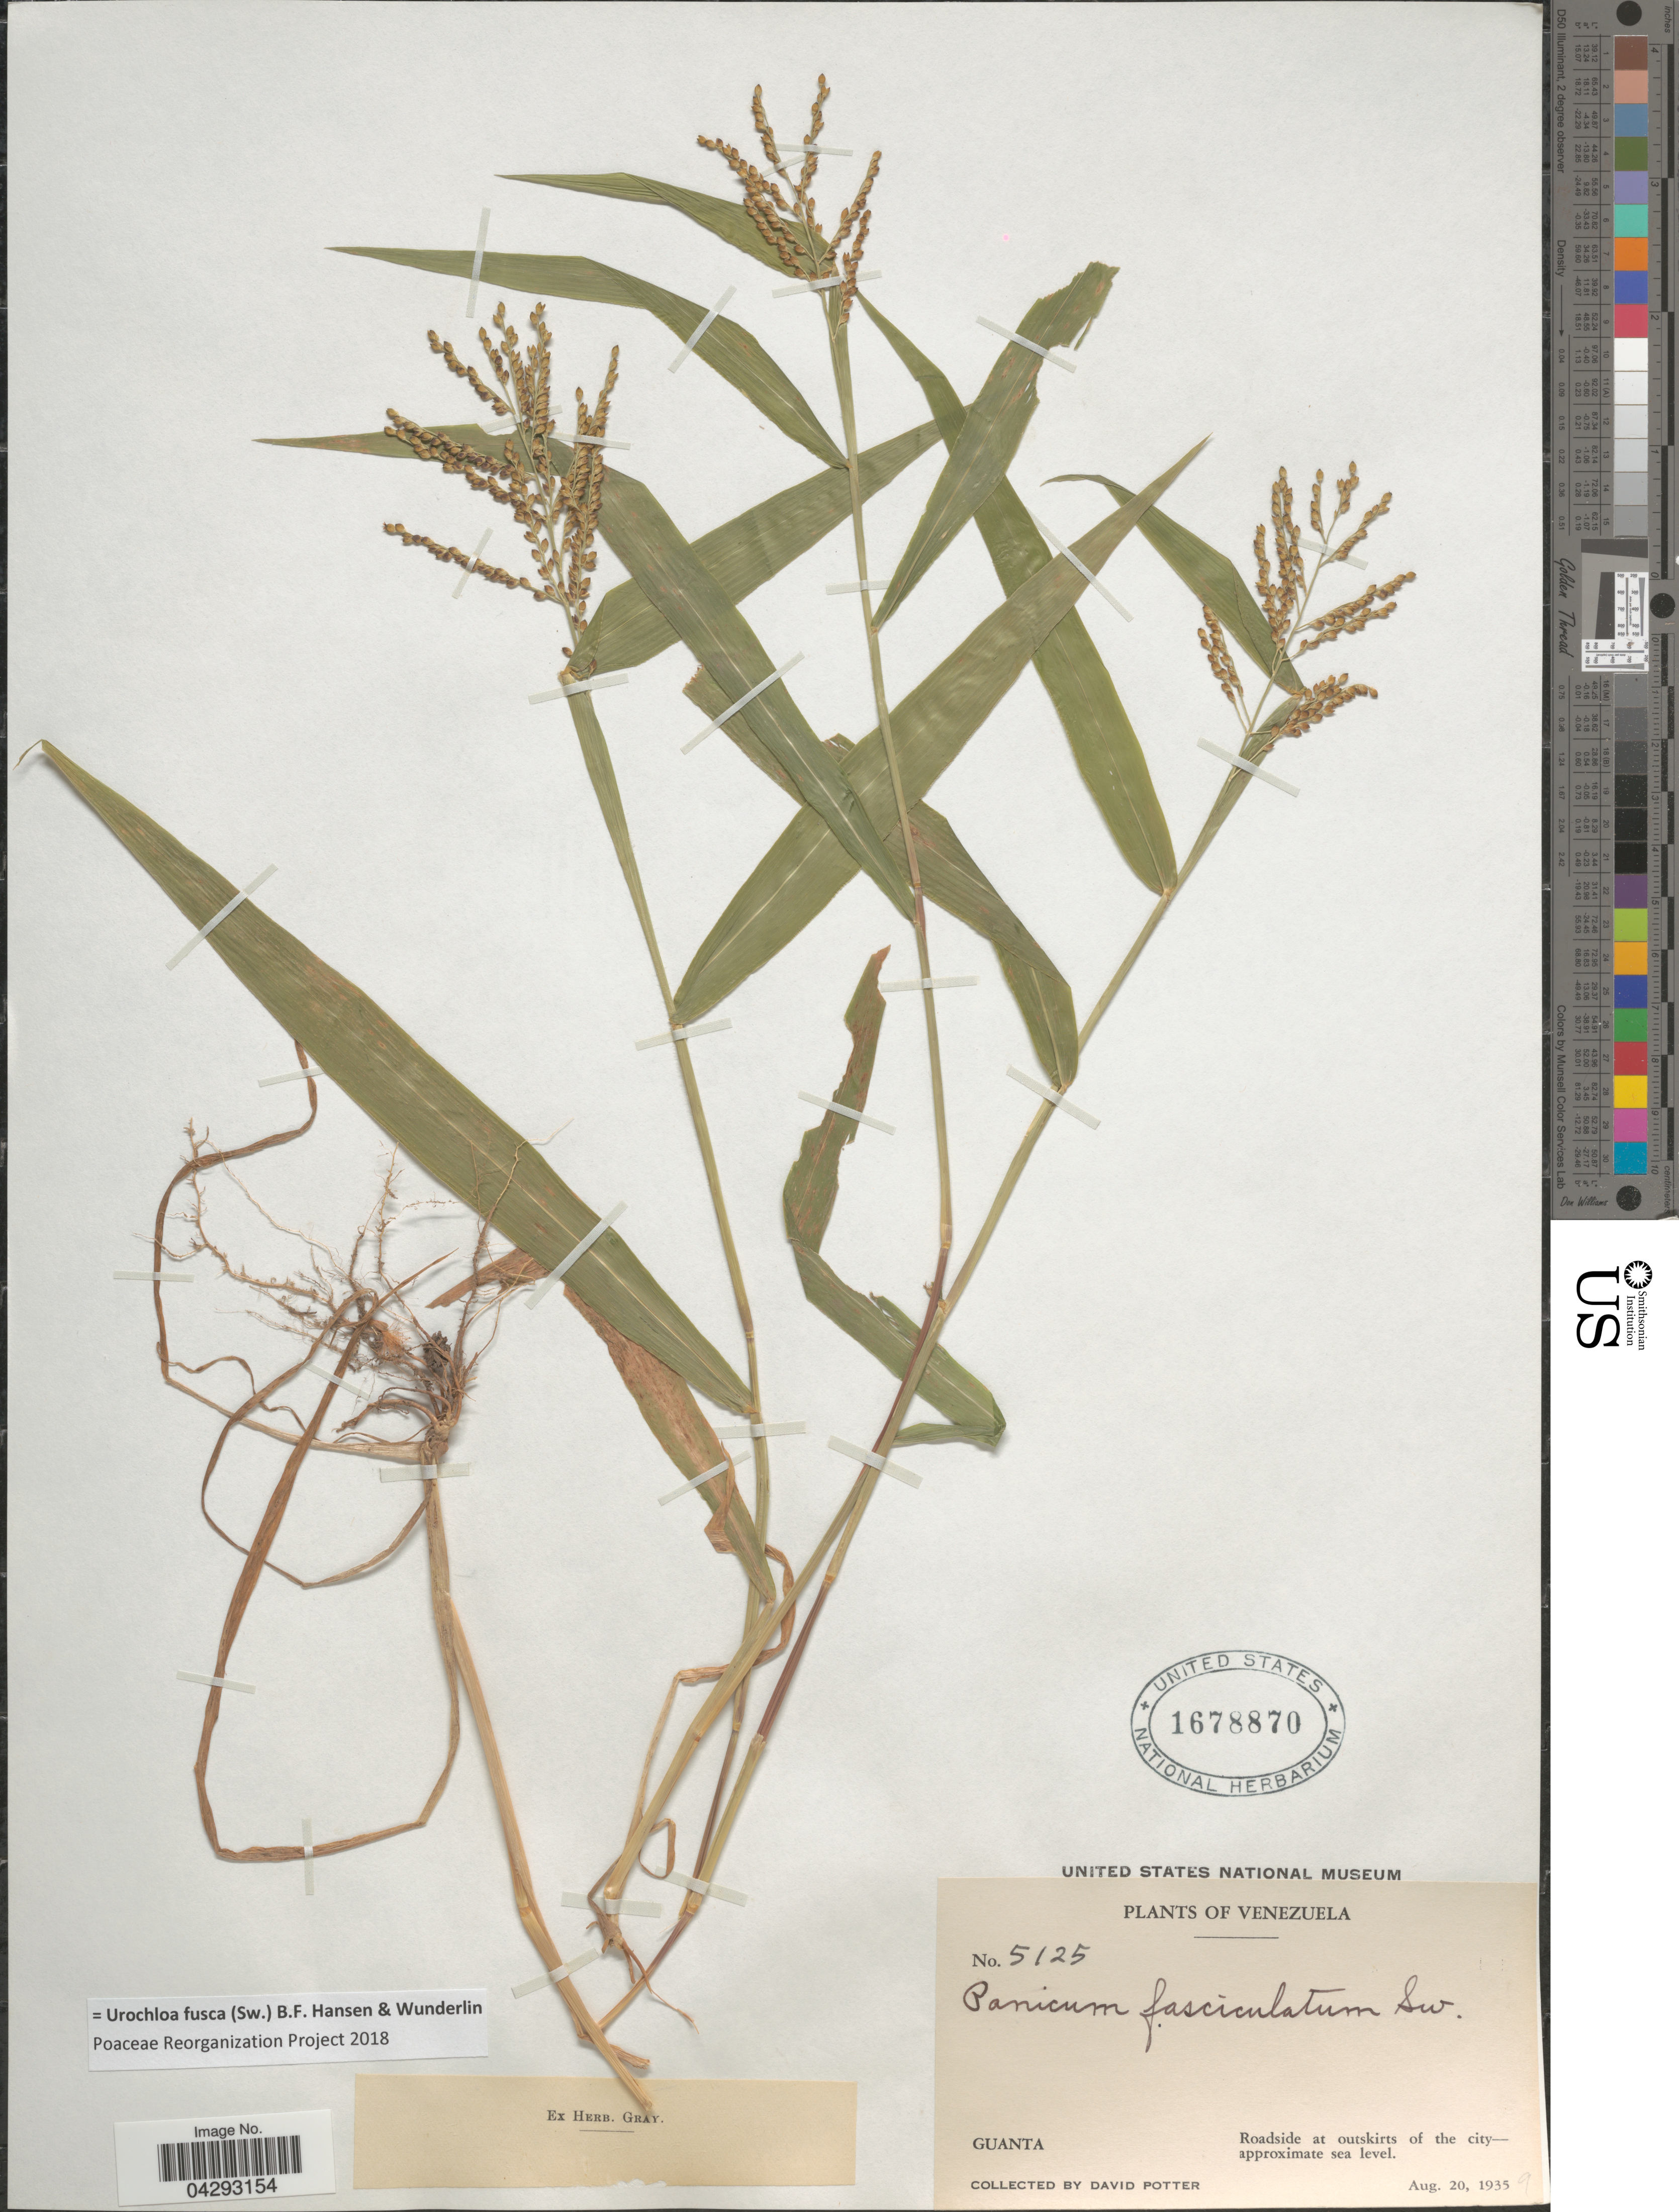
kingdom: Plantae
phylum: Tracheophyta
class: Liliopsida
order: Poales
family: Poaceae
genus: Urochloa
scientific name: Urochloa fusca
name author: (Sw.) B.F. Hansen & Wunderlin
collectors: D. Potter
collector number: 5125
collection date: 1935-08-20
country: Venezuela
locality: Guanta. Roadside at outskirt of the city.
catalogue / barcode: US 1678870